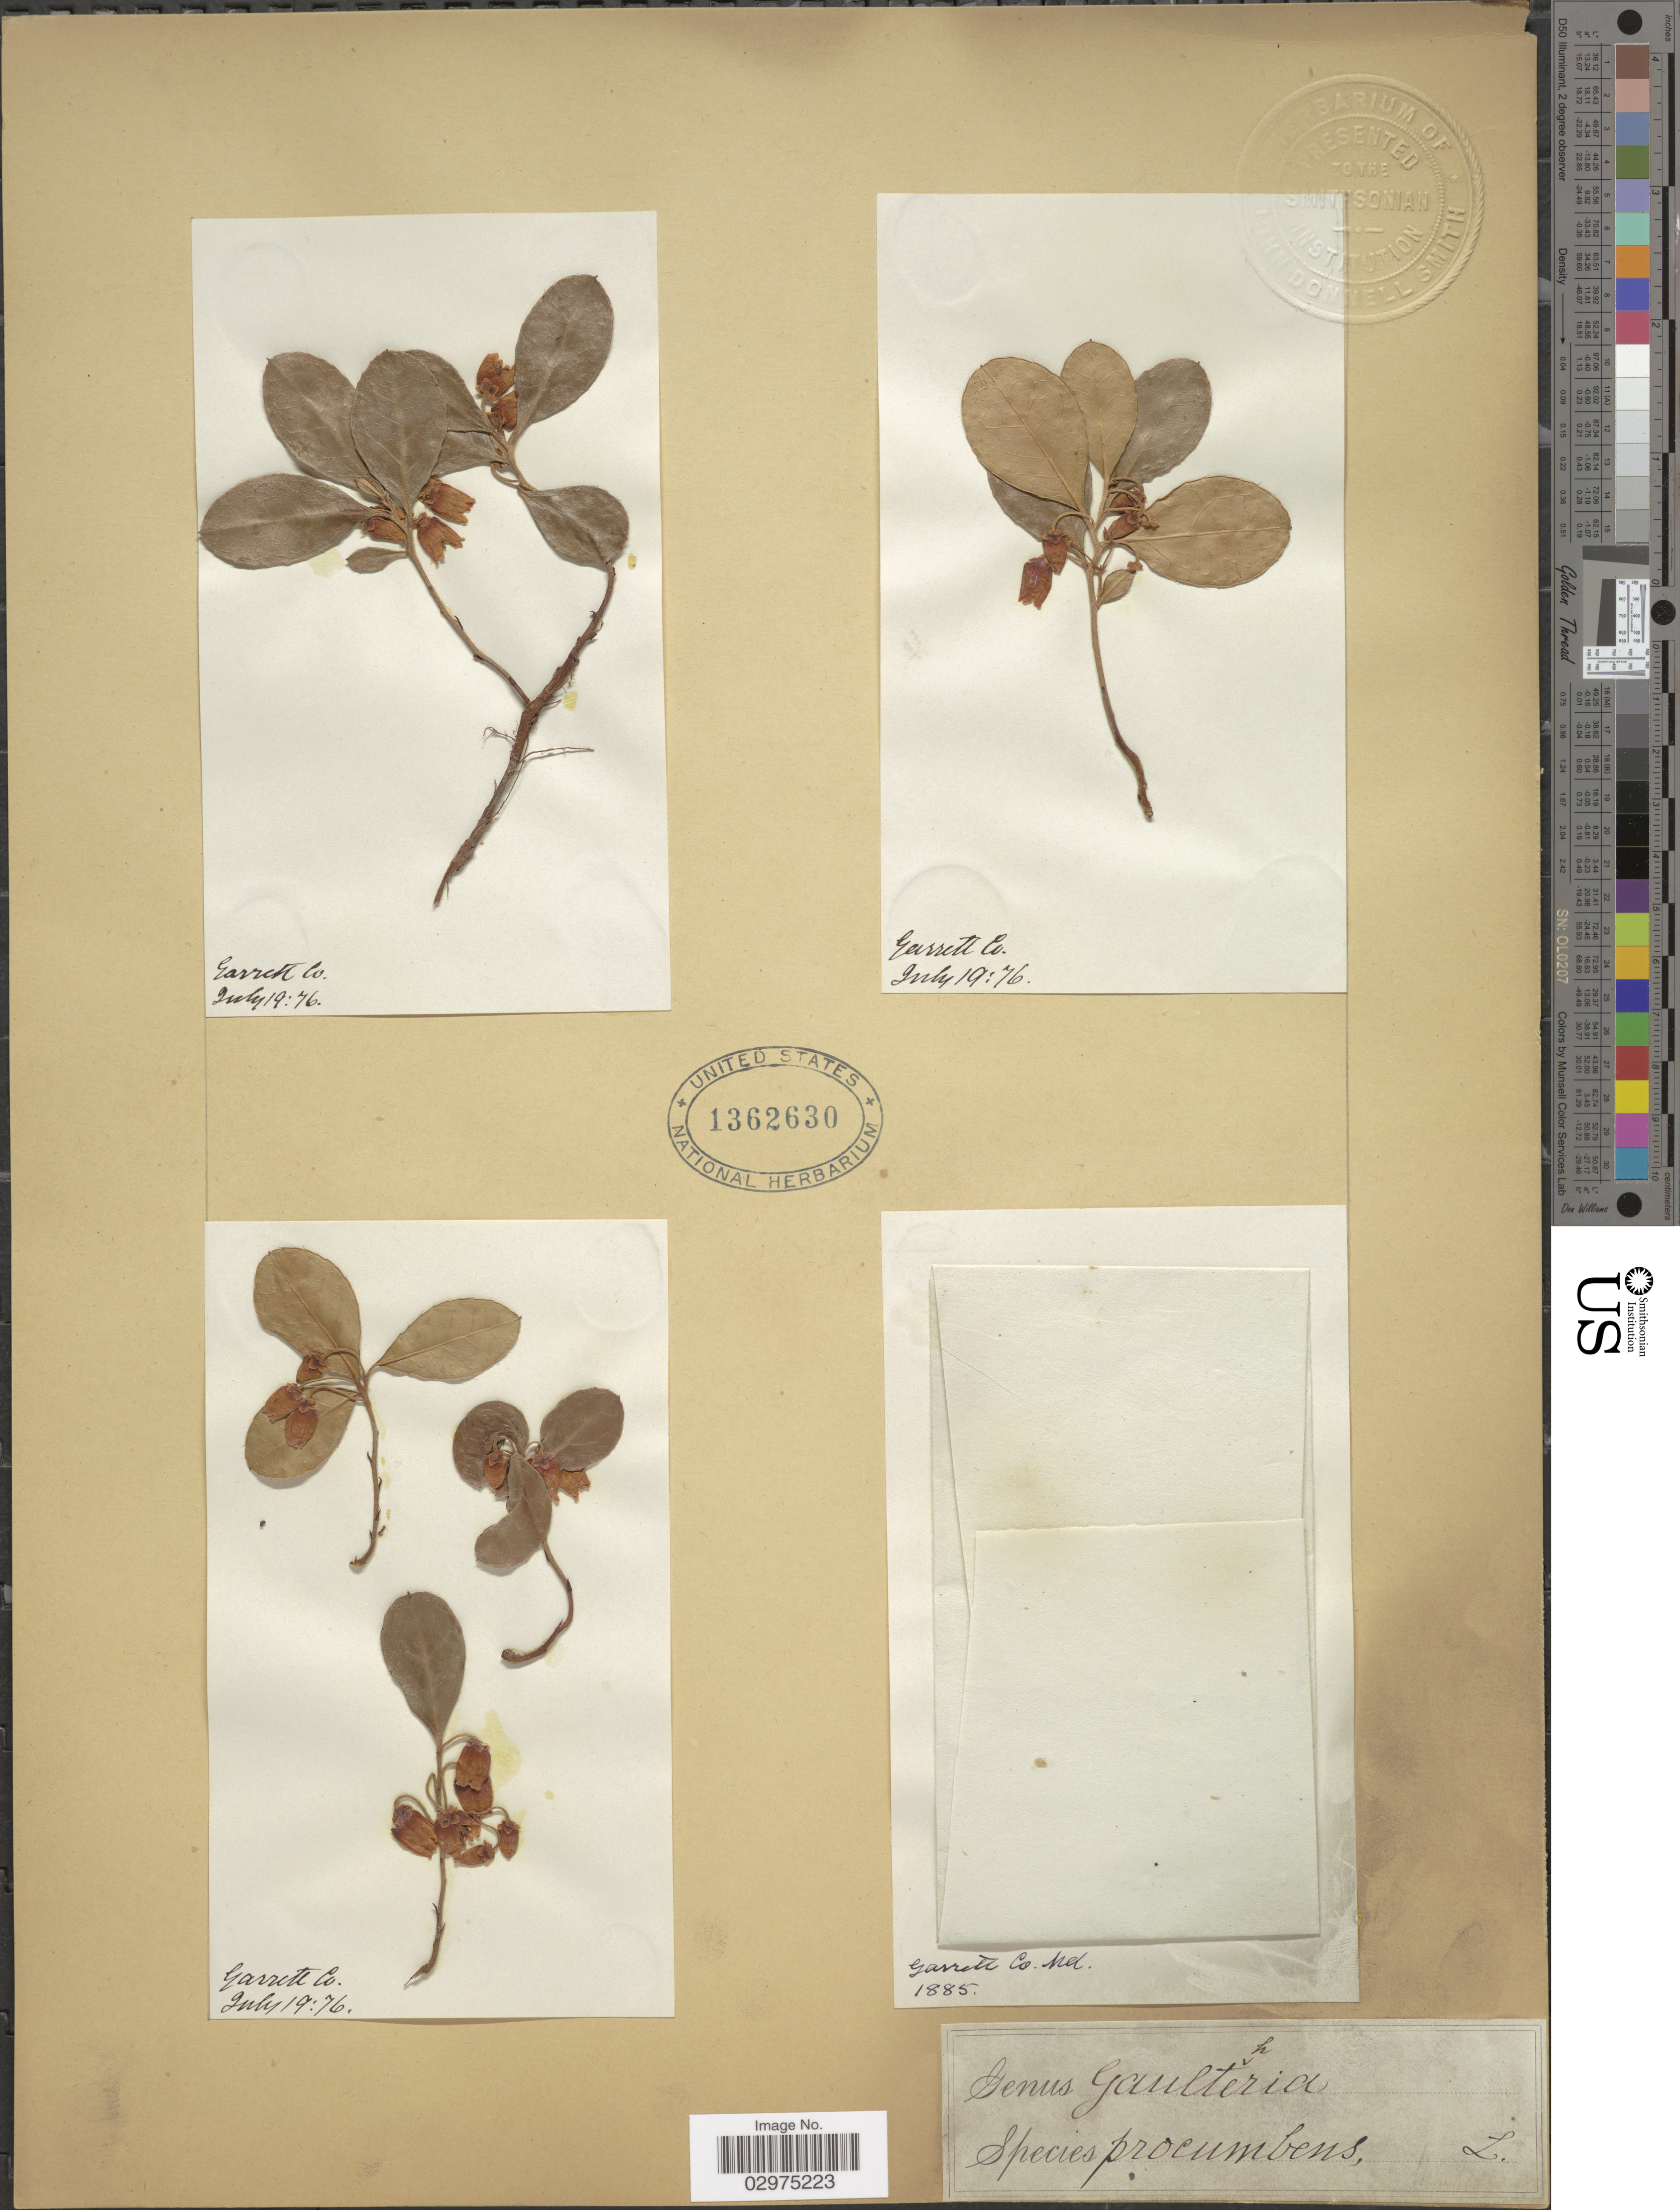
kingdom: Plantae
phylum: Tracheophyta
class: Magnoliopsida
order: Ericales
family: Ericaceae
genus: Gaultheria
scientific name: Gaultheria procumbens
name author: L.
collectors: ex Herb. John Donnell Smith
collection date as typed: Transcribed d/m/y: 19/7/76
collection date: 1876-07-19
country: United States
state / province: Maryland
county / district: Garrett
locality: Garrett Co.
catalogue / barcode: US 1362630-3